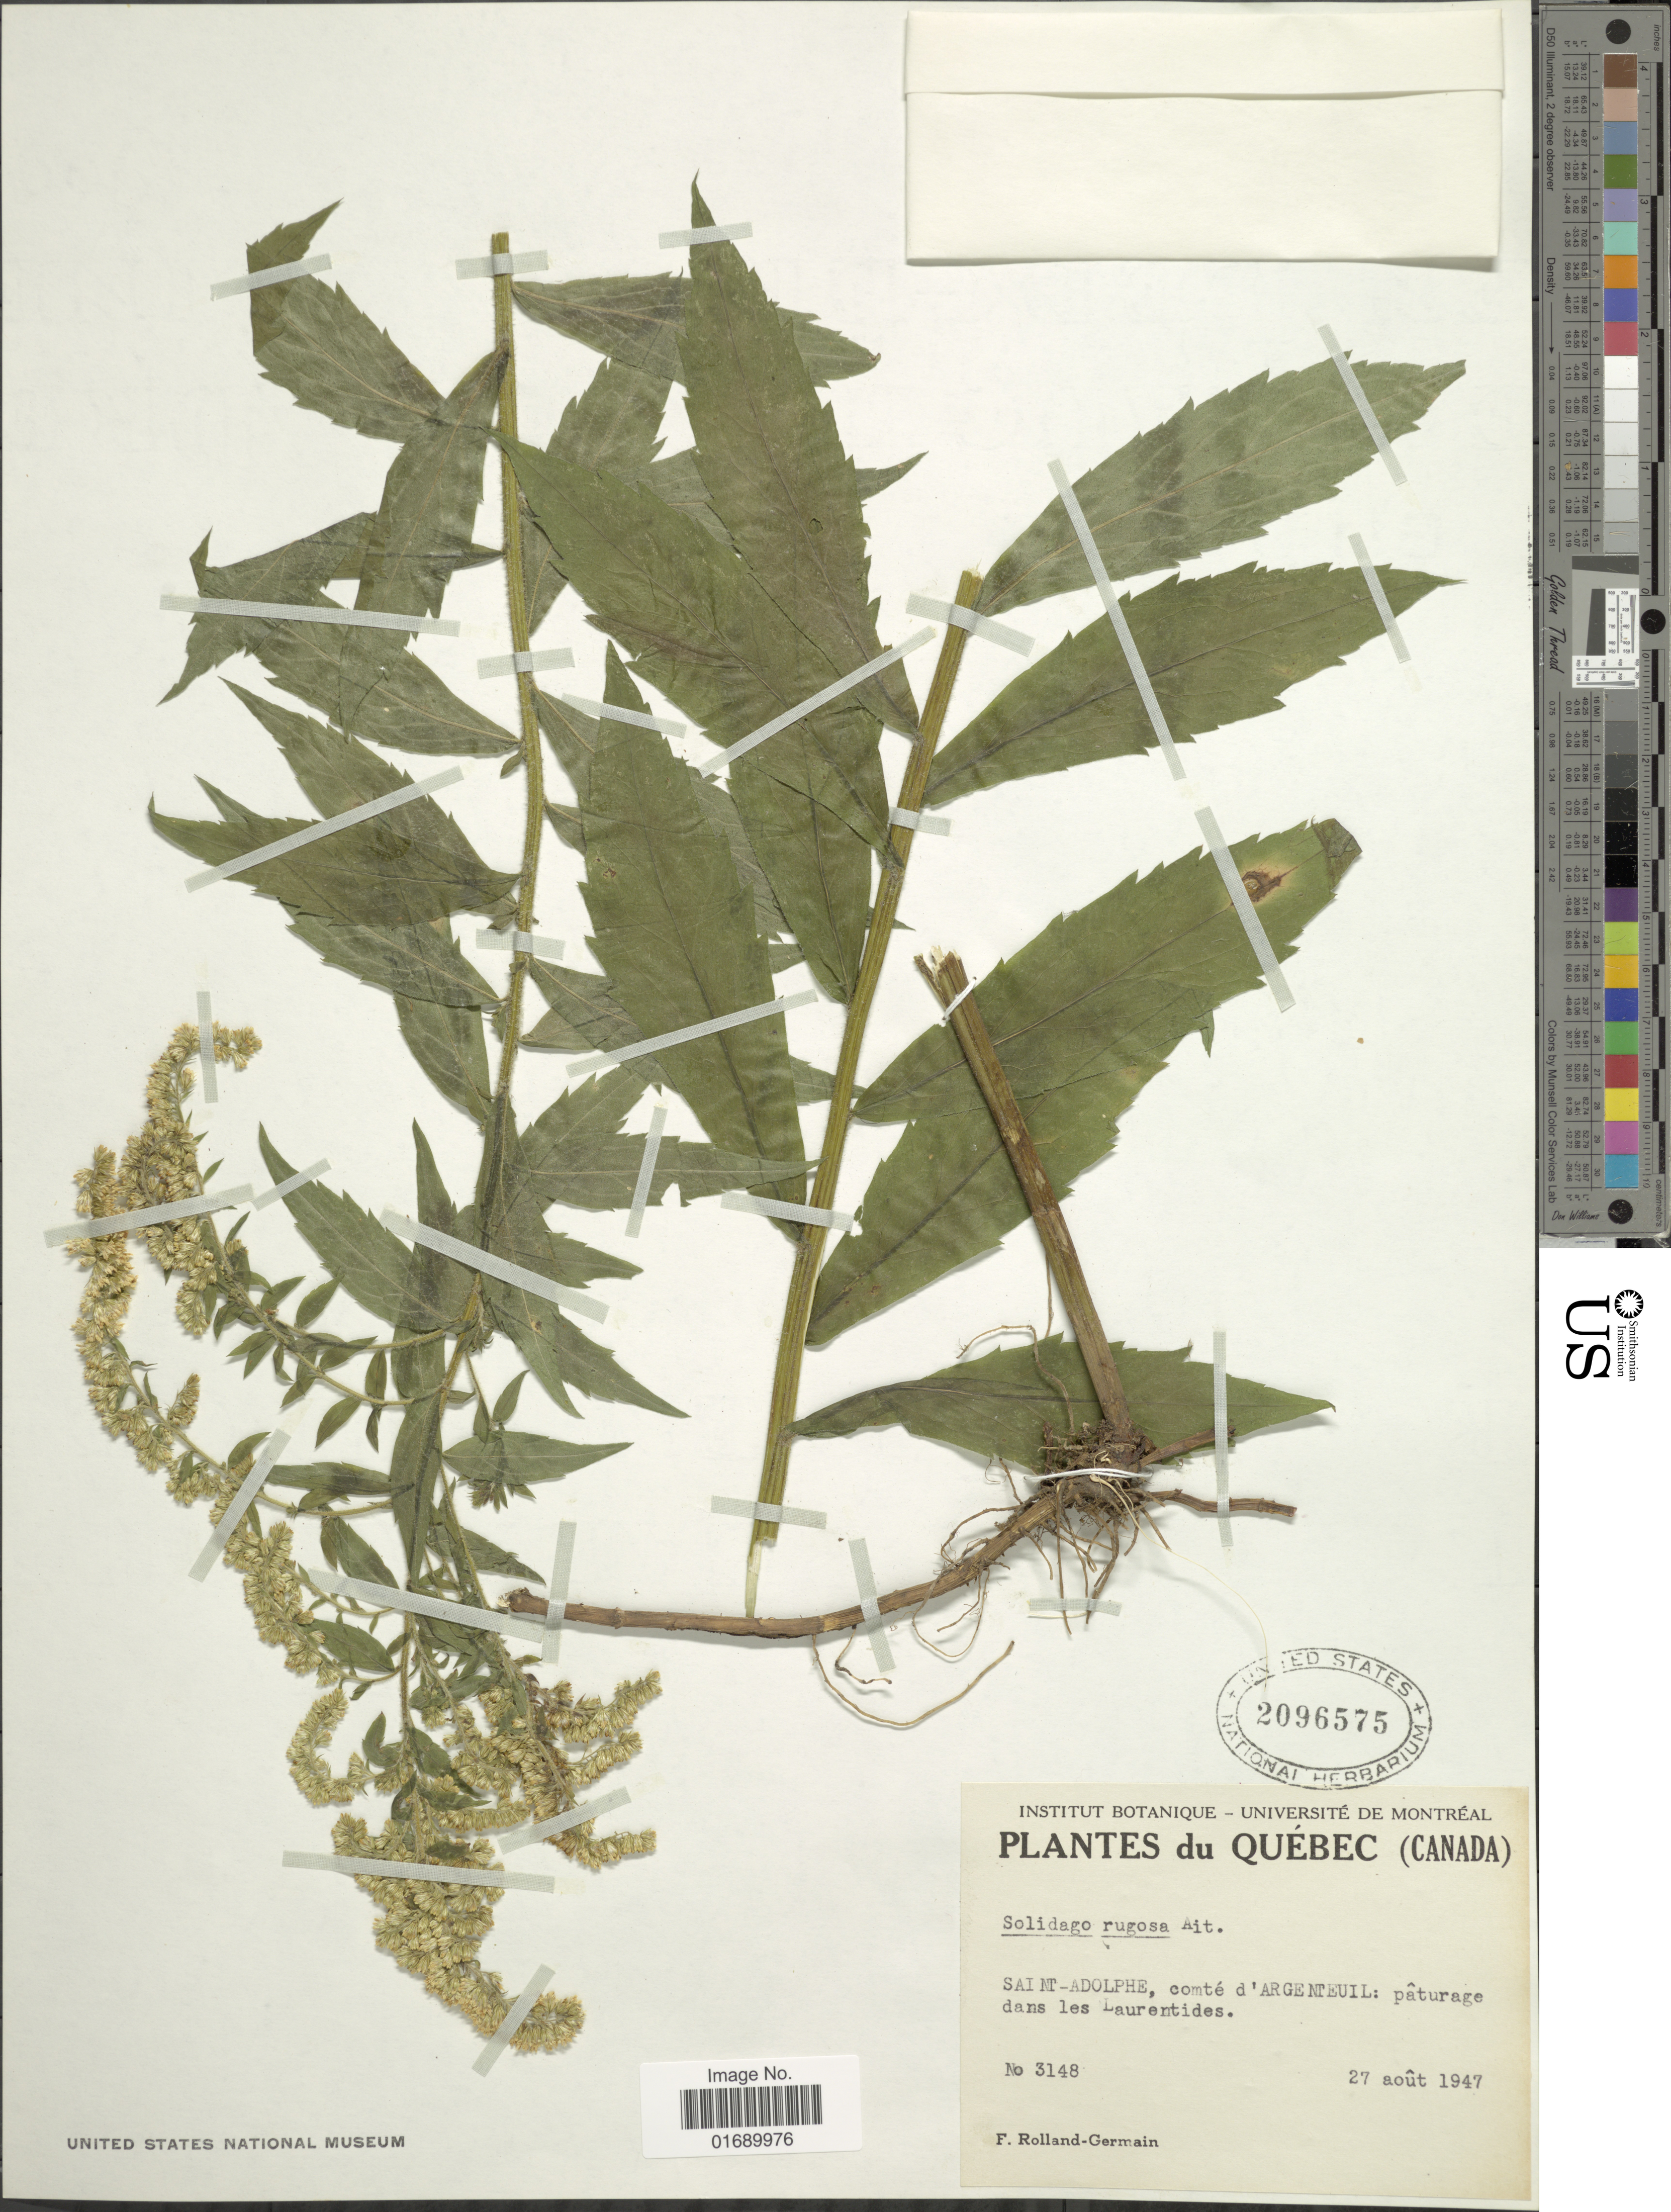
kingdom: Plantae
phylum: Tracheophyta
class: Magnoliopsida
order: Asterales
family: Asteraceae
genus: Solidago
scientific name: Solidago rugosa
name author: Mill.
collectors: Rolland-Germain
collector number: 3148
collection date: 1947-08-27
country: Canada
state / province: Quebec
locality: Saint-Adolphe, comté d'Argenteuil: pâturage dans les Laurentides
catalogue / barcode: US 2096575